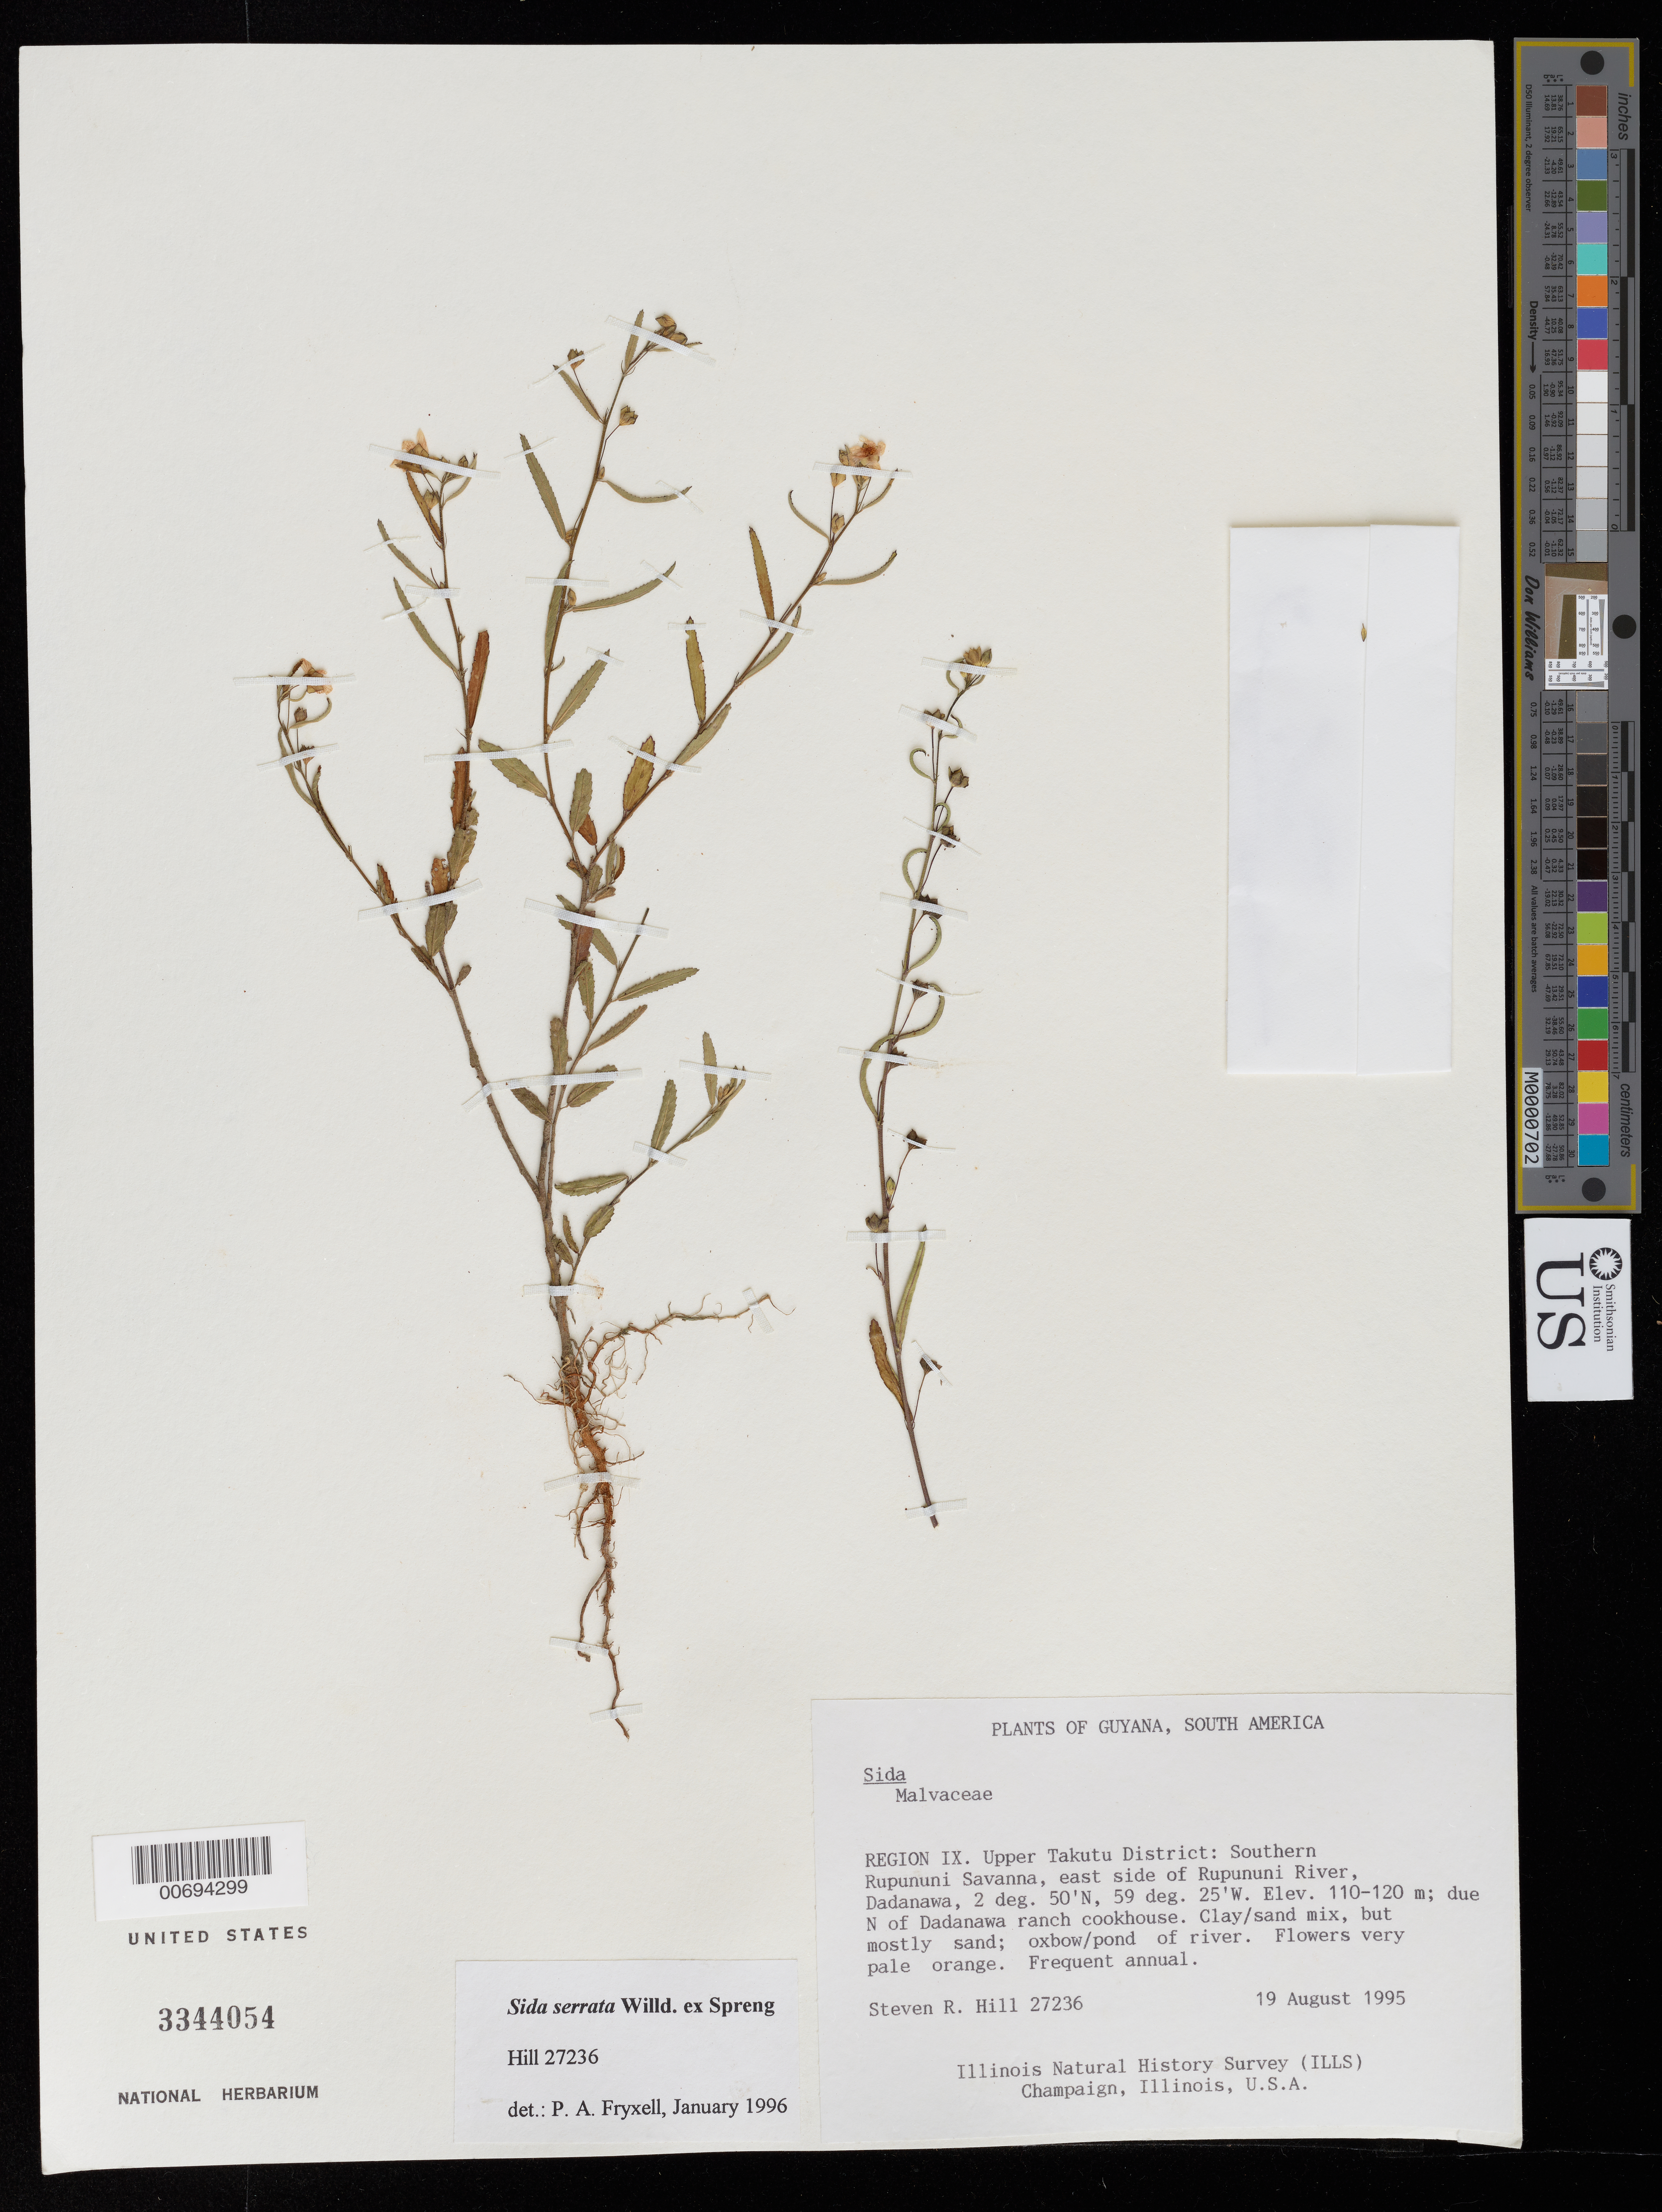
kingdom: Plantae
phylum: Tracheophyta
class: Magnoliopsida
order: Malvales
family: Malvaceae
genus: Sida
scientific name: Sida serrata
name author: Willd. ex Spreng.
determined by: Fryxell, Paul A.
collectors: S. R. Hill, C. N. Horn & J. H. Wiersema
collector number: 27236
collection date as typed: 19-Aug-95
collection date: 1995-08-19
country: Guyana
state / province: U. Takutu-U. Essequibo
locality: Dadanawa, southern Rupununi Savanna, E side of Rupununi R.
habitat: Clay/sand mix but mostly sand; oxbow/pond of river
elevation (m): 110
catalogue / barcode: US 3344054